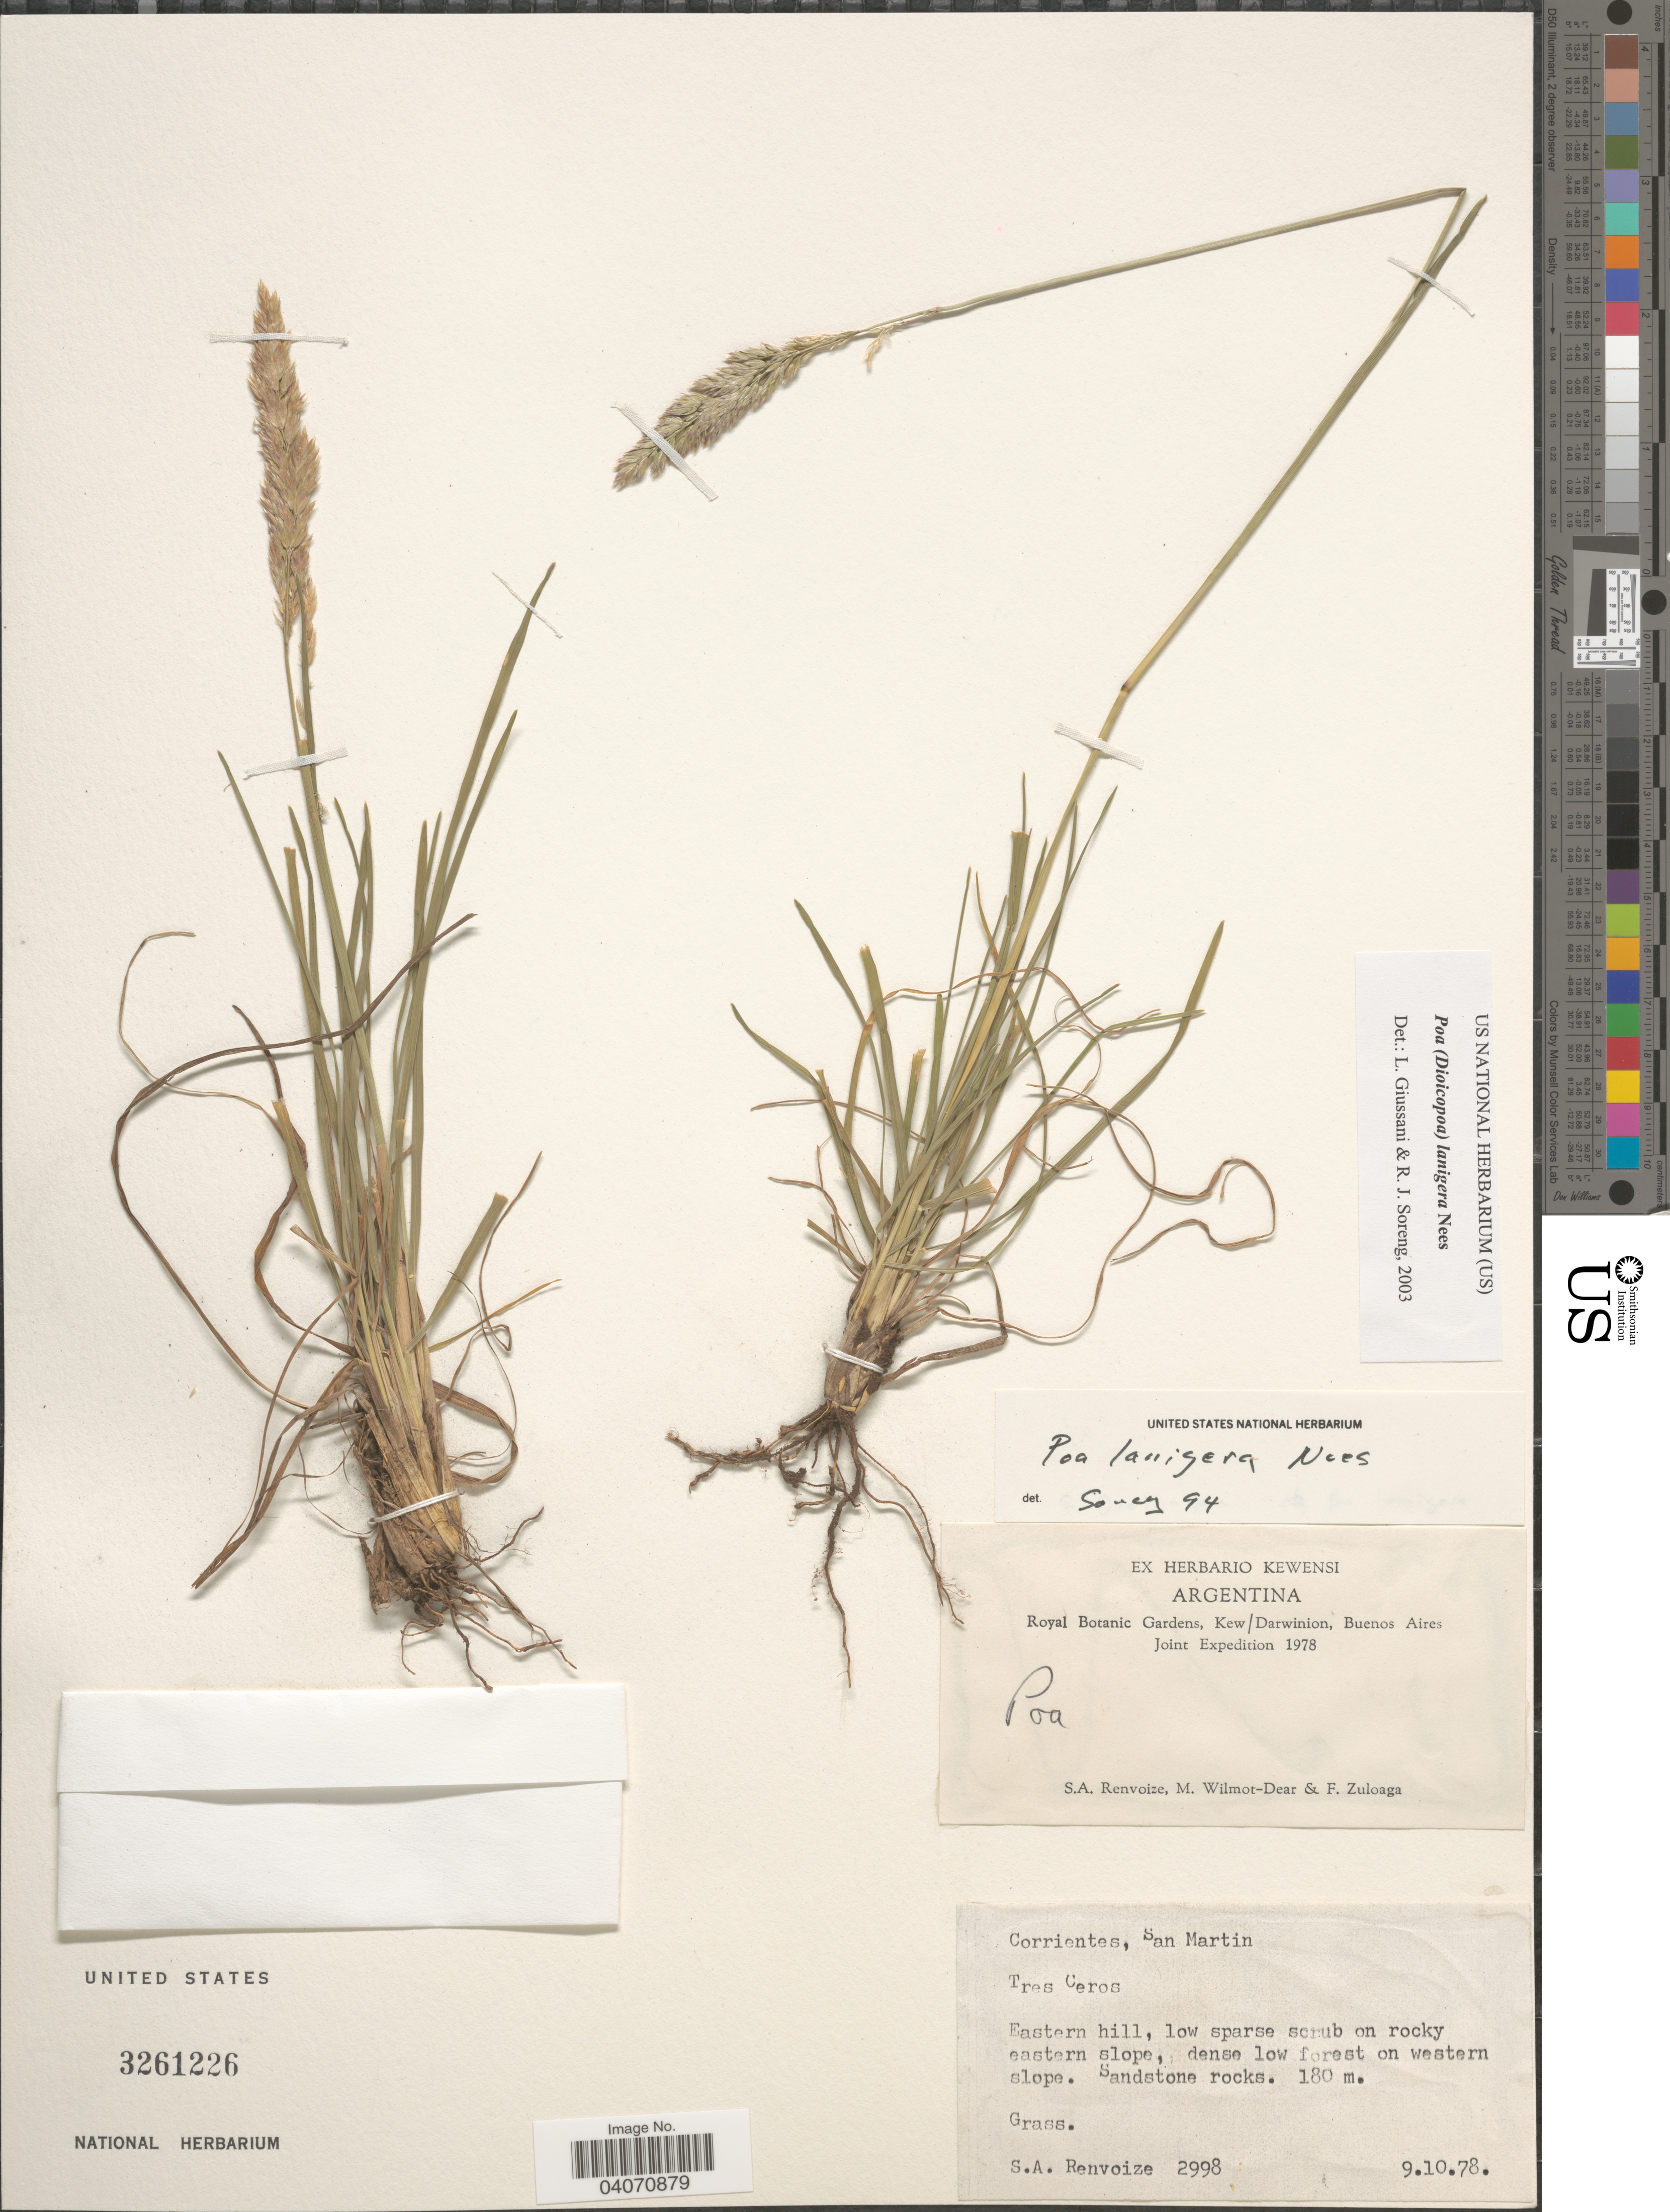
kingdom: Plantae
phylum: Tracheophyta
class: Liliopsida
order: Poales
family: Poaceae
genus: Poa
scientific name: Poa lanigera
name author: Nees in Mart.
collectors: S. A. Renvoize, M. Wilmot-Dear & F. Zuloaga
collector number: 2998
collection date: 1978-10-09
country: Argentina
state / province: Corrientes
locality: San Martin. Tres Ceros. Eastern hill, low sparse scrub on rocky eastern slope, dense low forest on western slope. Sandstone rocks. Royal Botanic Gardens, Kew / Darwinion, Buenos Aires Joint Expedition 1978.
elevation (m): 180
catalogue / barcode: US 3261226